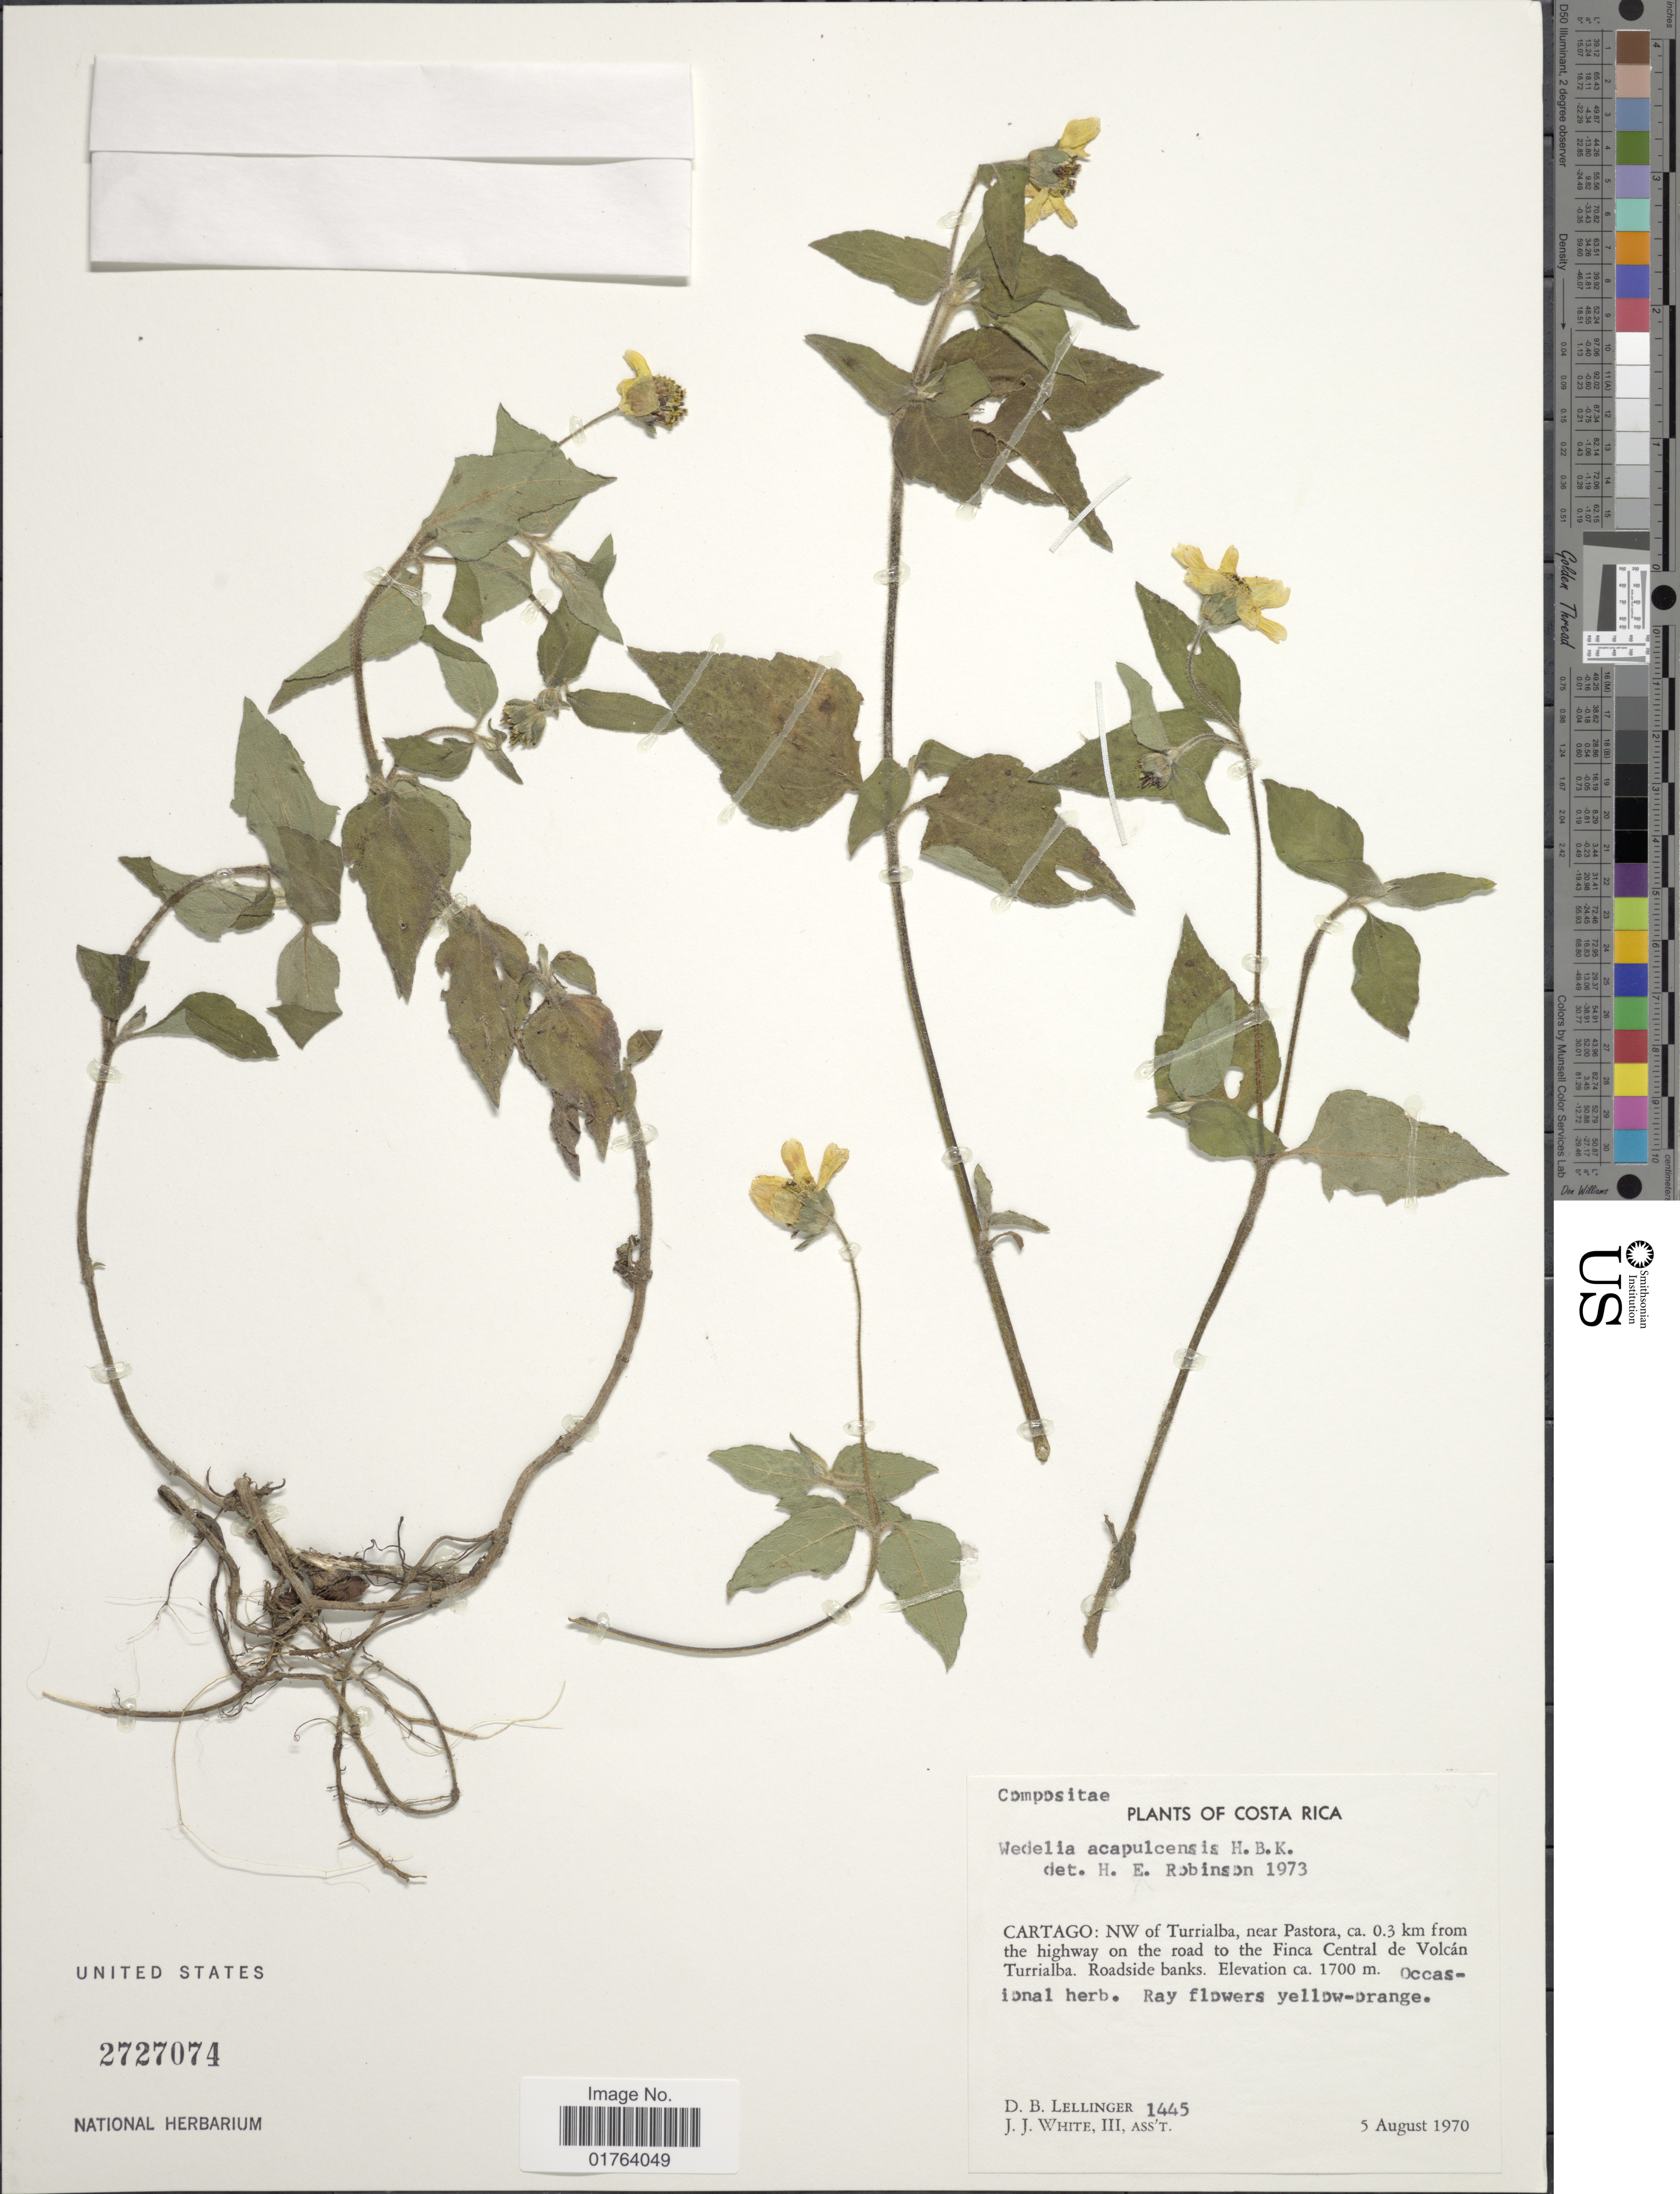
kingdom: Plantae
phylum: Tracheophyta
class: Magnoliopsida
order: Asterales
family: Asteraceae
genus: Wedelia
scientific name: Wedelia longipes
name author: Urb.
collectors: D. B. Lellinger & J. J. White III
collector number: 1445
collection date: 1970-08-05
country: Costa Rica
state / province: Cartago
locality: NW of Turrialba, near Pastora, ca. 0.3 km from the highway on the road to the finca Central de Volcan Turrialba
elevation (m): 1700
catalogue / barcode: US 2727074